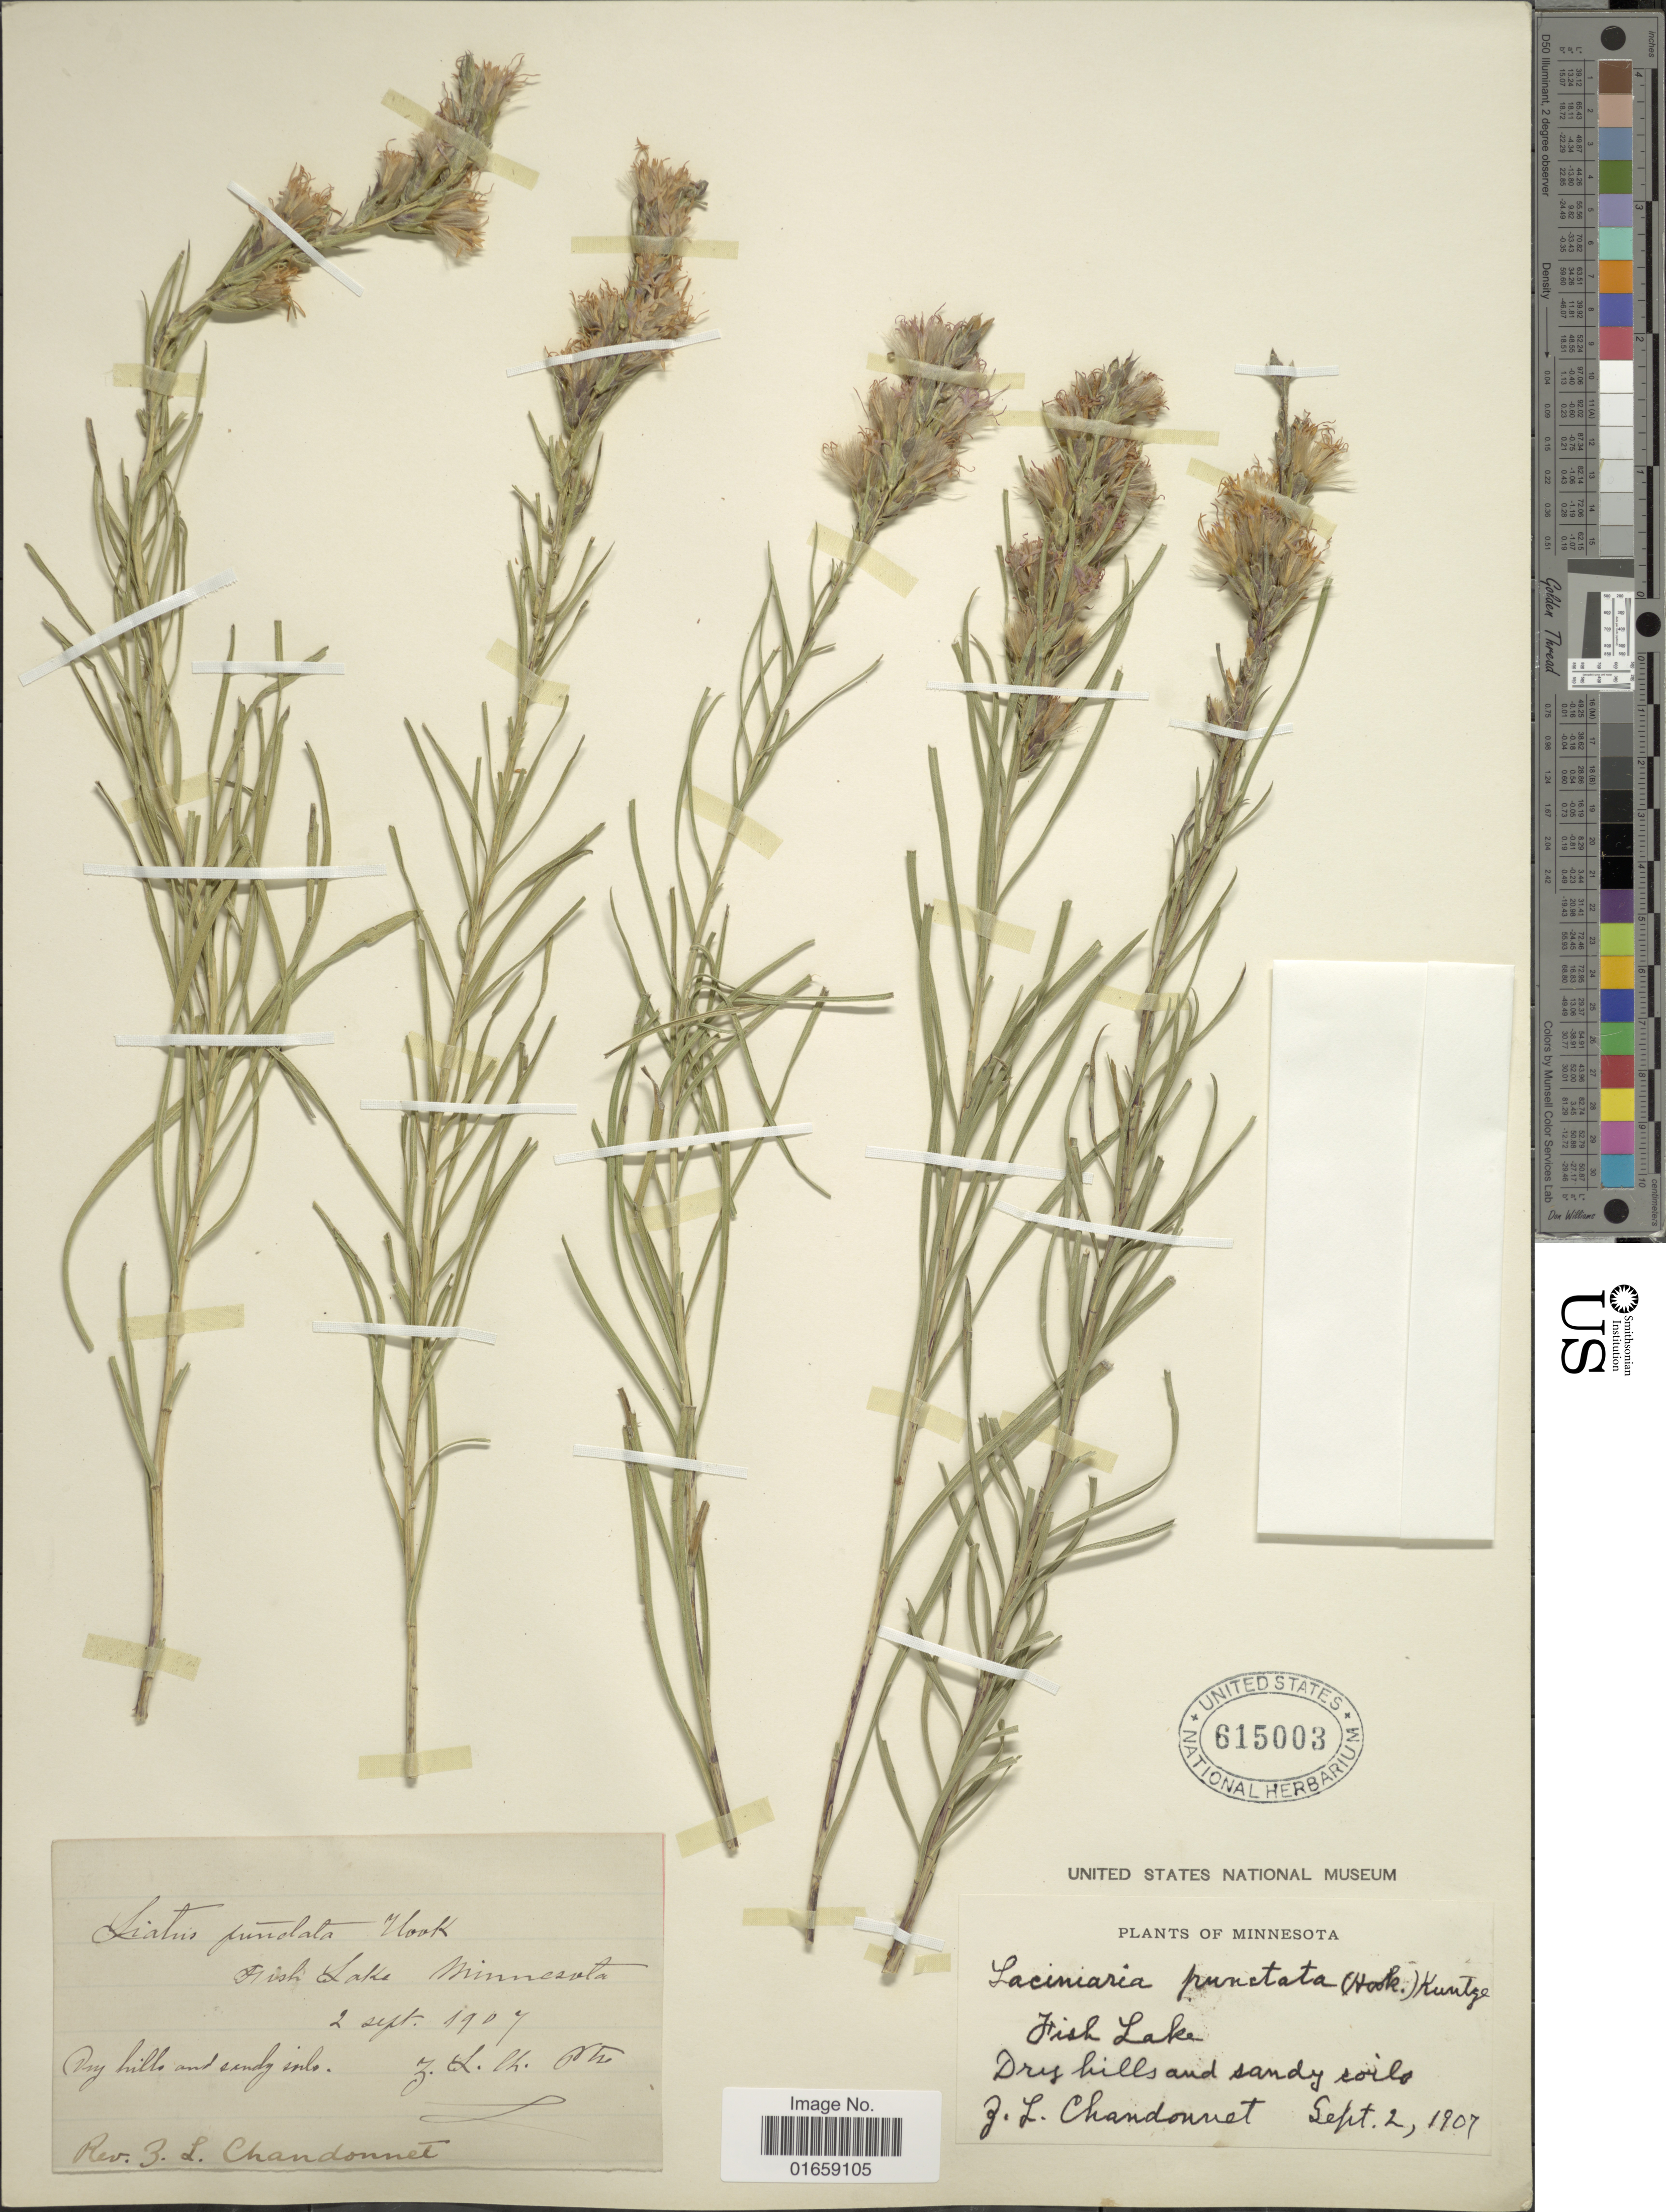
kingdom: Plantae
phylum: Tracheophyta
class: Magnoliopsida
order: Asterales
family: Asteraceae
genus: Liatris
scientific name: Liatris punctata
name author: Hook.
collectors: Z. Chandonnet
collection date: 1907-09-02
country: United States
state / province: Minnesota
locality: Fish Lake Minnesota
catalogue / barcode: US 615003